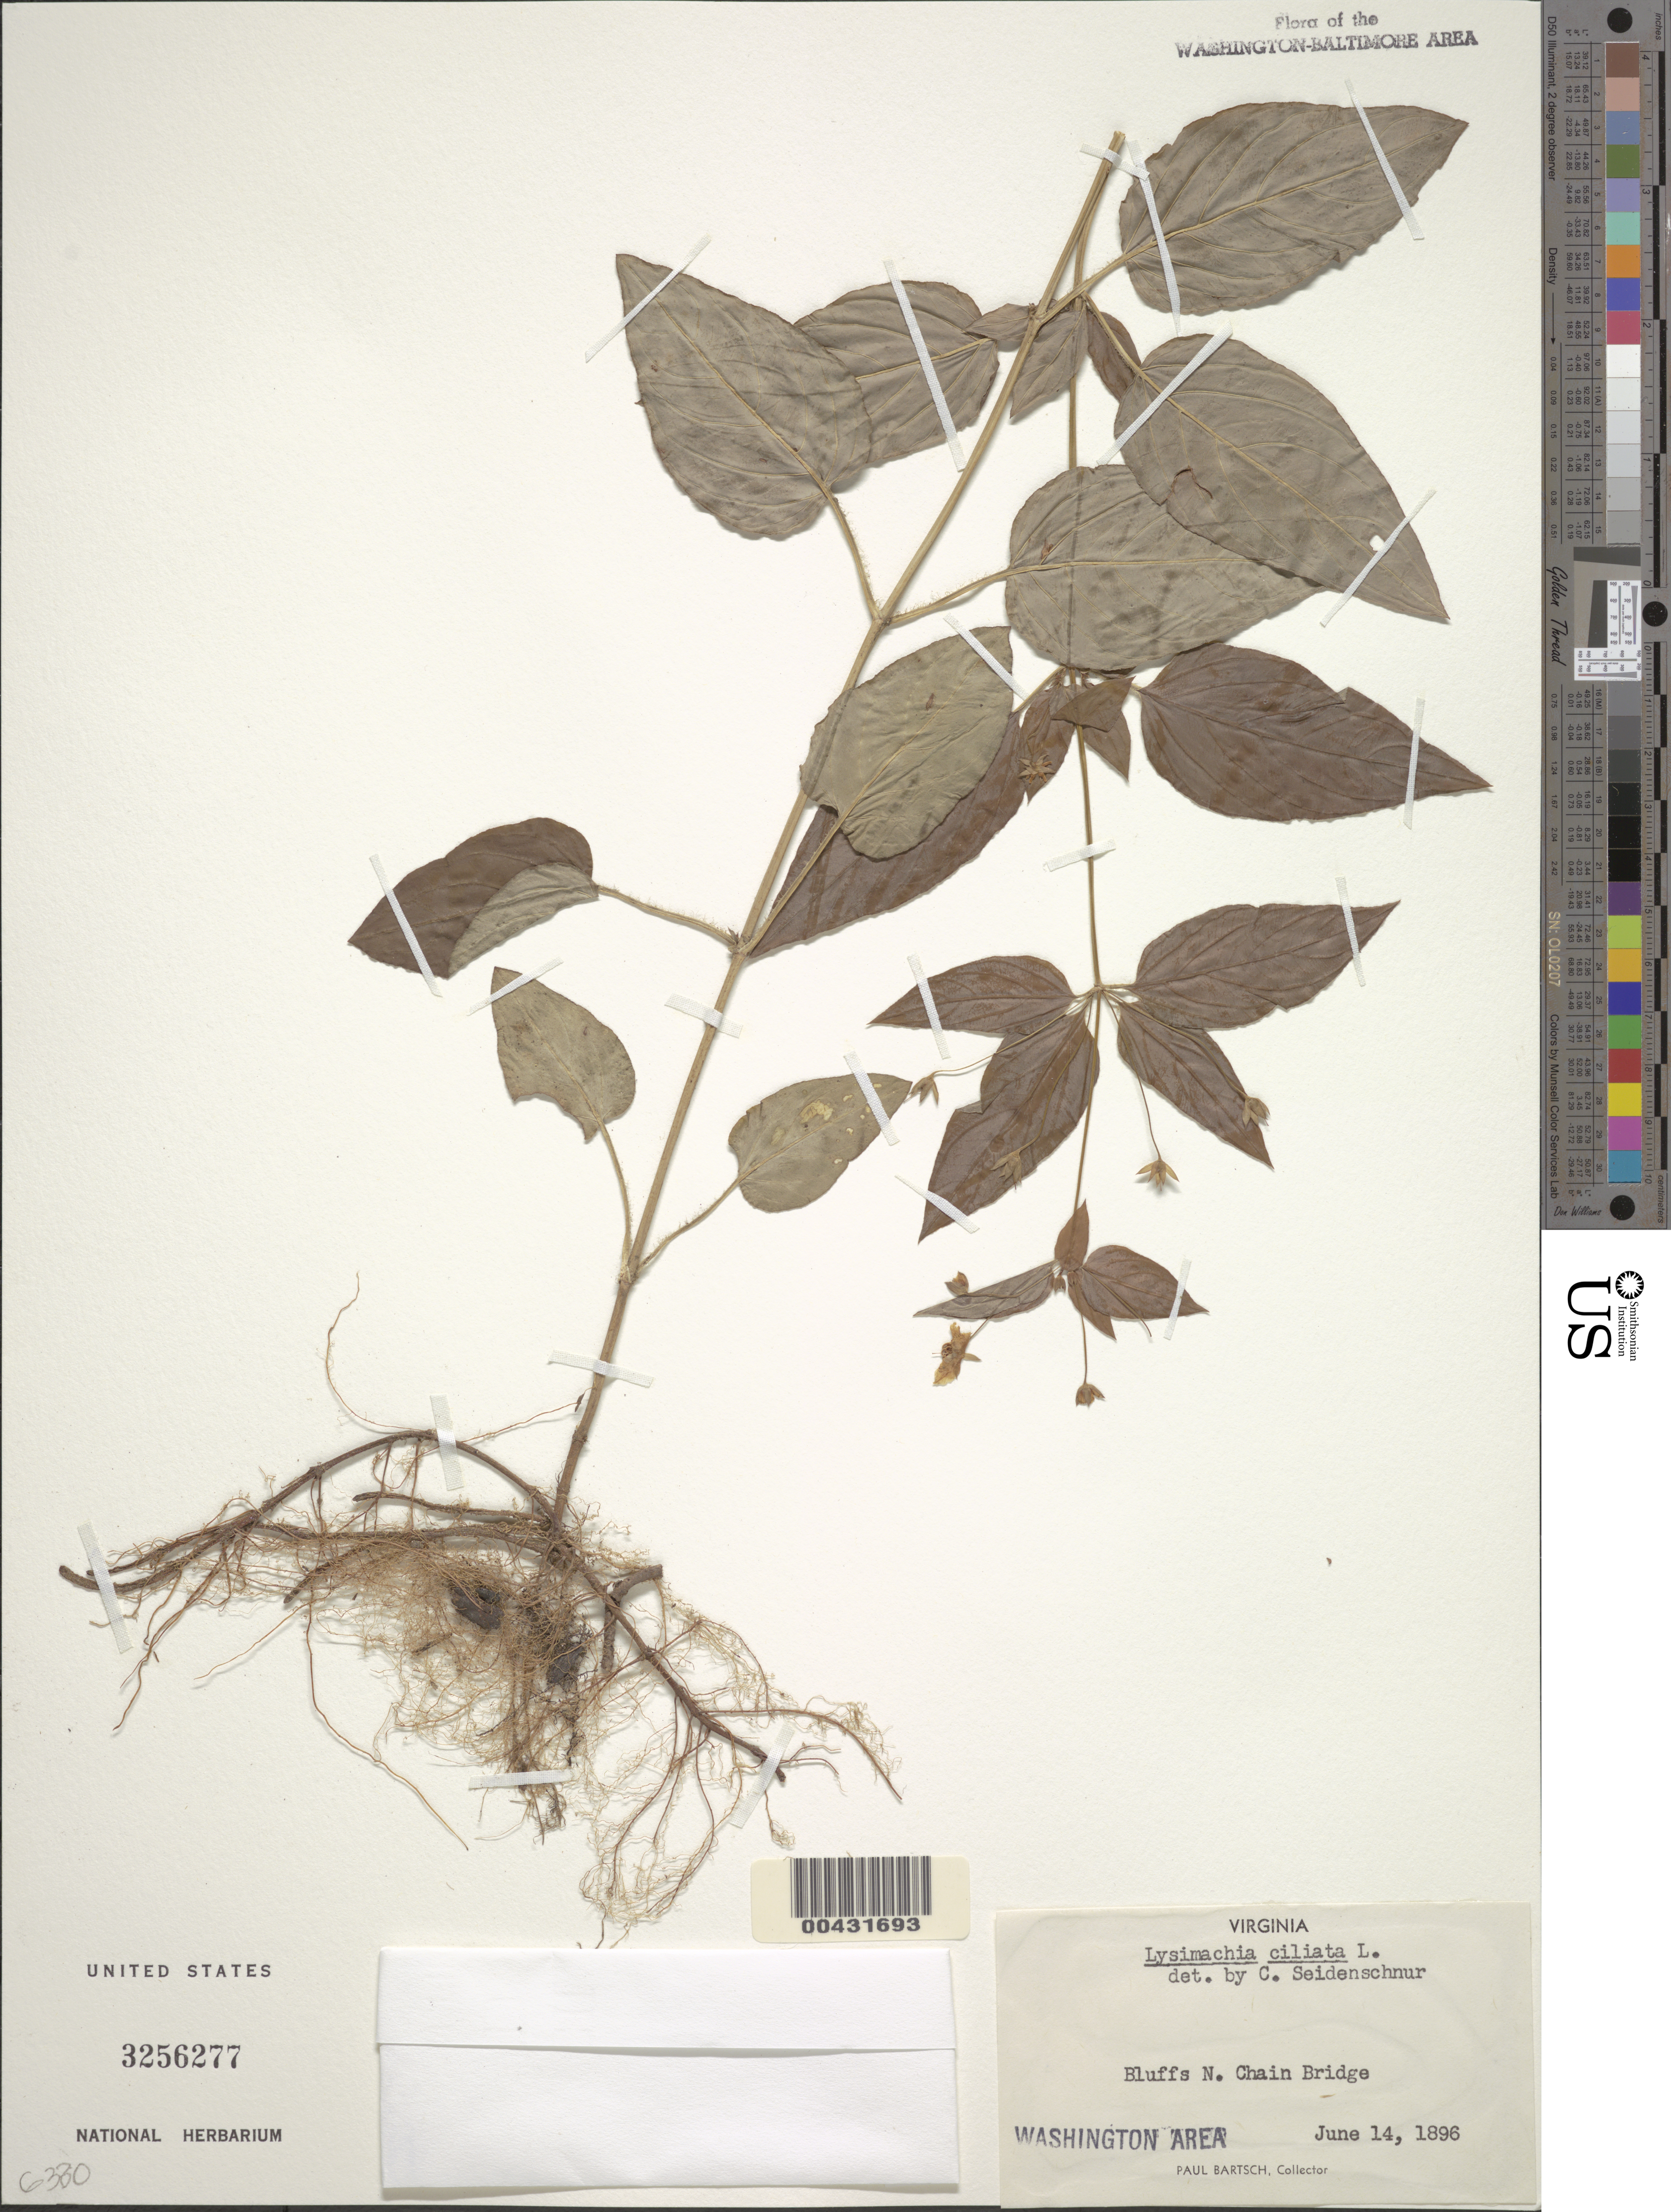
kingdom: Plantae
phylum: Tracheophyta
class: Magnoliopsida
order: Ericales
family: Primulaceae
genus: Lysimachia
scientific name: Lysimachia ciliata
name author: L.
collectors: P. Bartsch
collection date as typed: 14 Jun 1896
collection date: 1896-06-14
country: United States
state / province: Virginia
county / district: Arlington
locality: N of Chain Bridge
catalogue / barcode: US 3256277